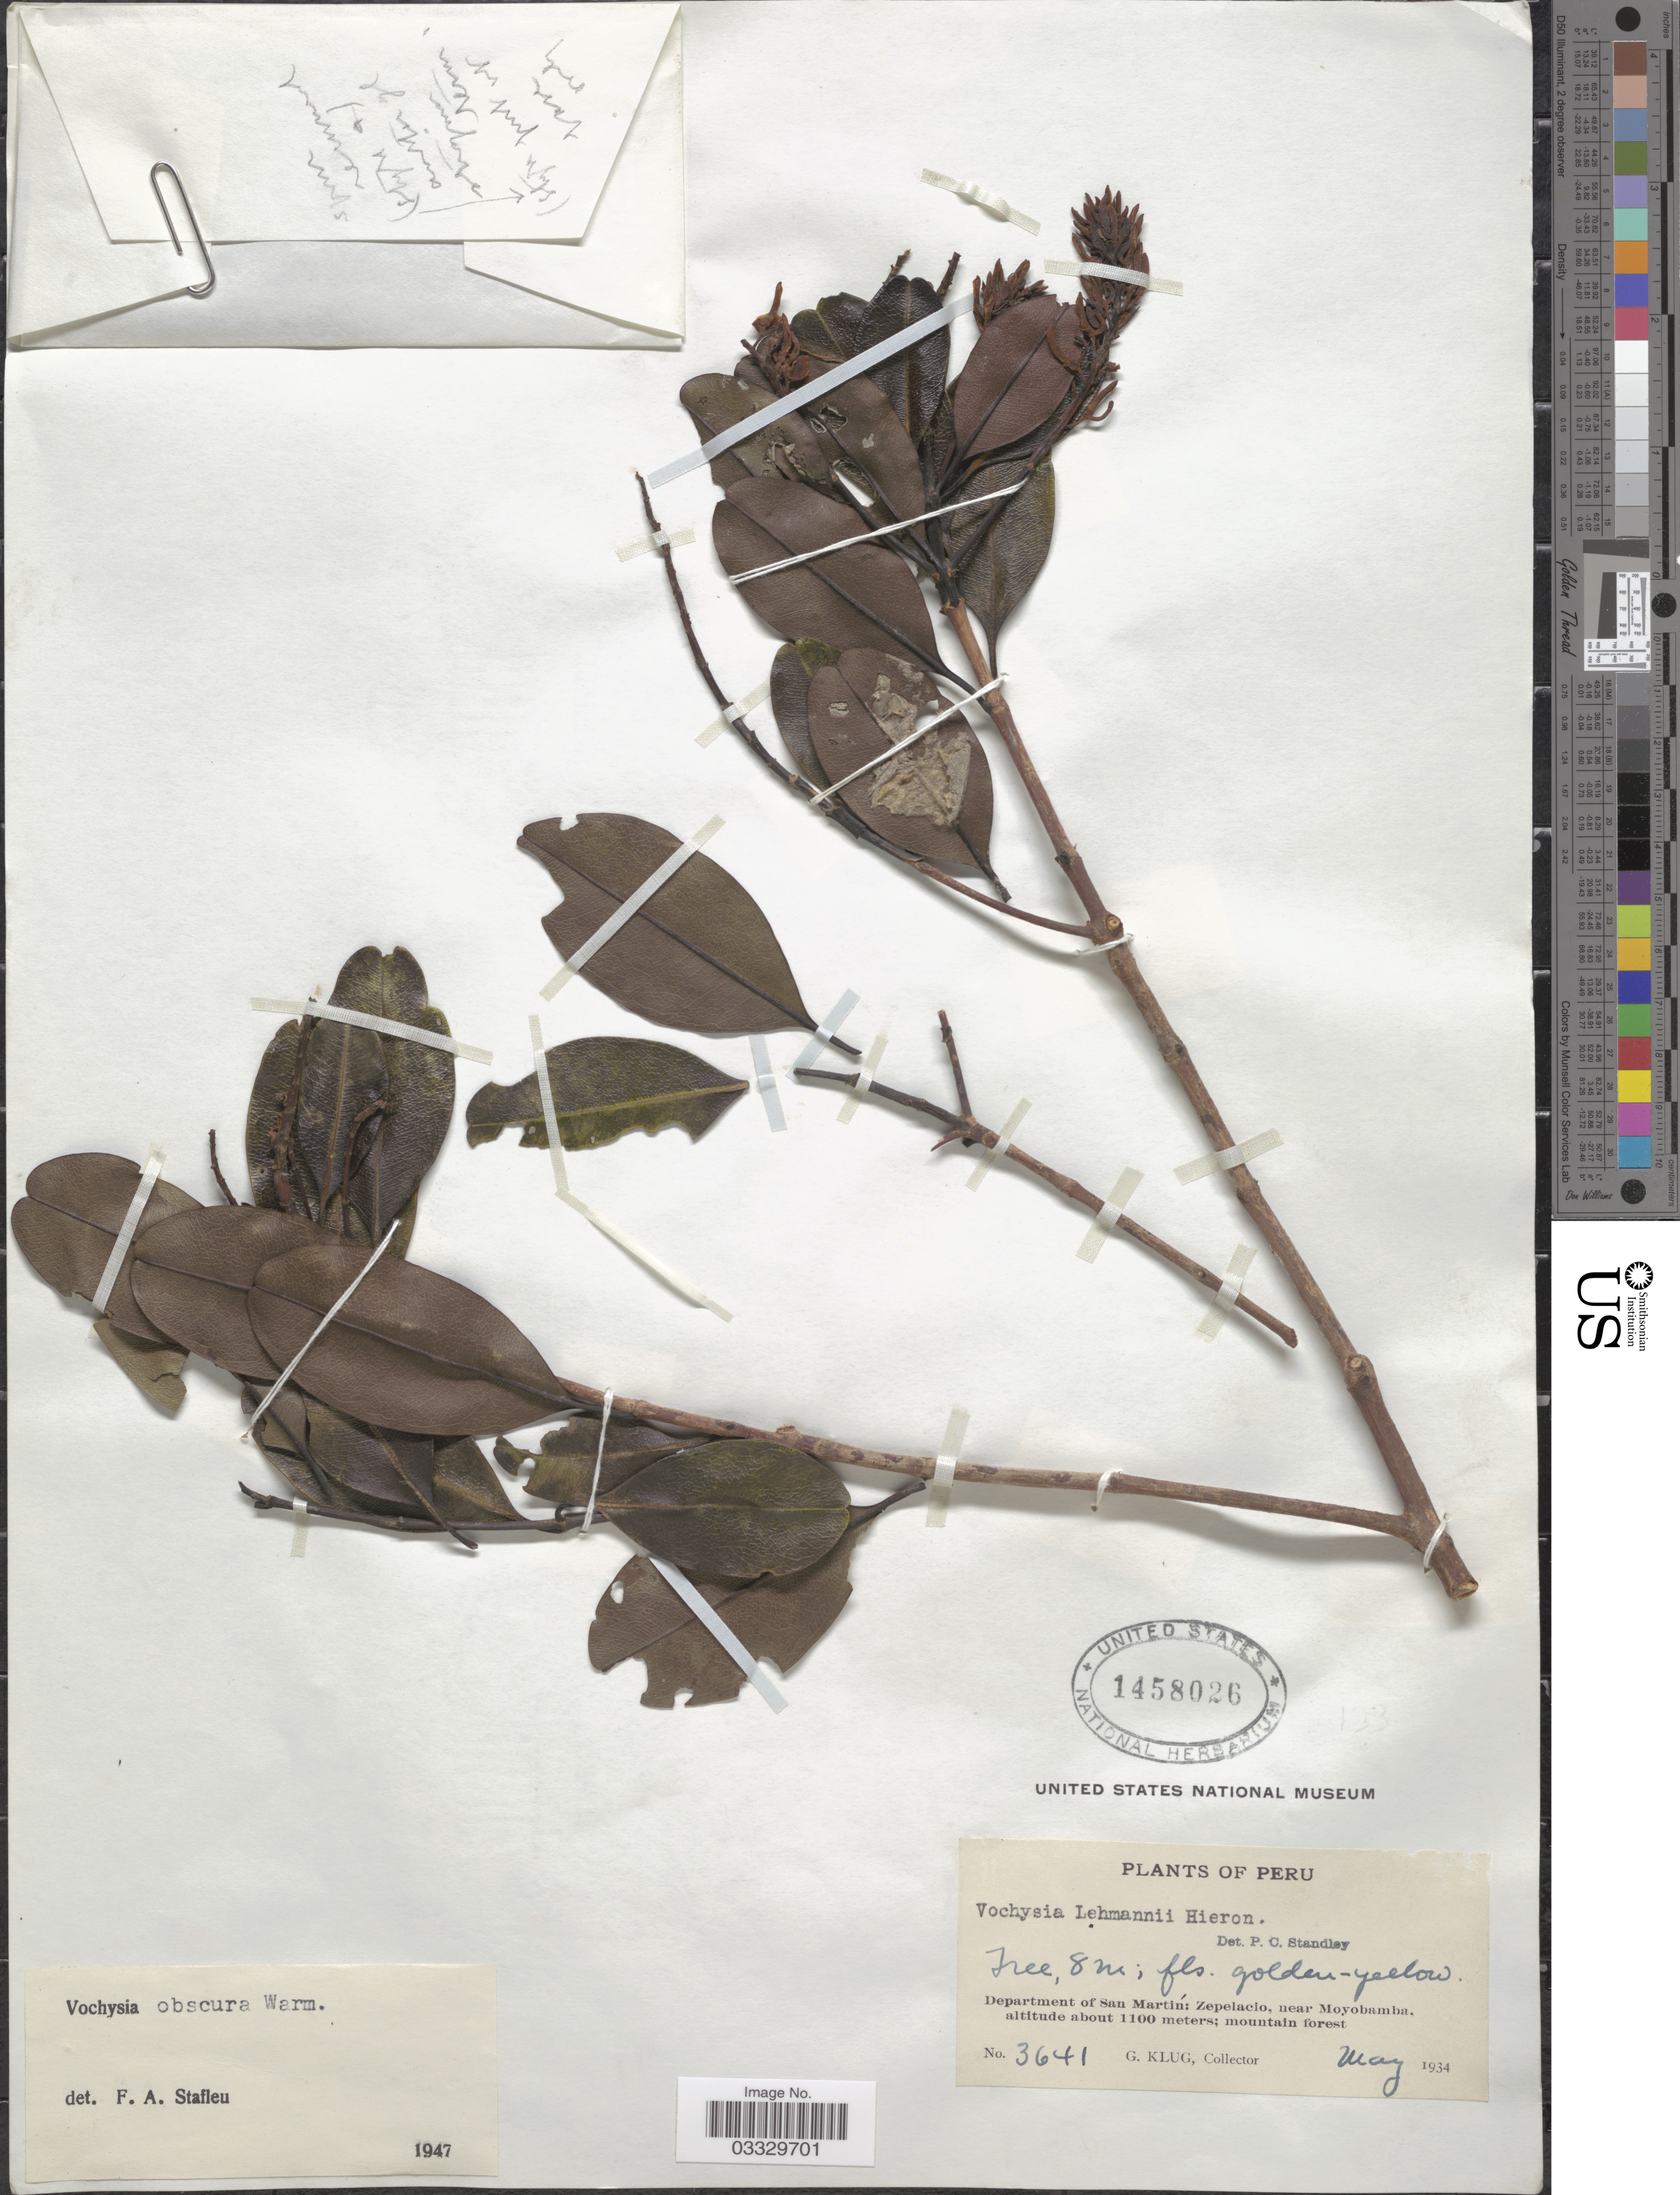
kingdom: Plantae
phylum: Tracheophyta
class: Magnoliopsida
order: Myrtales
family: Vochysiaceae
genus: Vochysia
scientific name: Vochysia obscura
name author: Warm.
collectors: G. Klug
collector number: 3641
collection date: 1934-05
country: Peru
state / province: San Martín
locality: Department of San Martín: Zepelacio, near Moyobamba.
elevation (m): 1100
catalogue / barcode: US 1458026